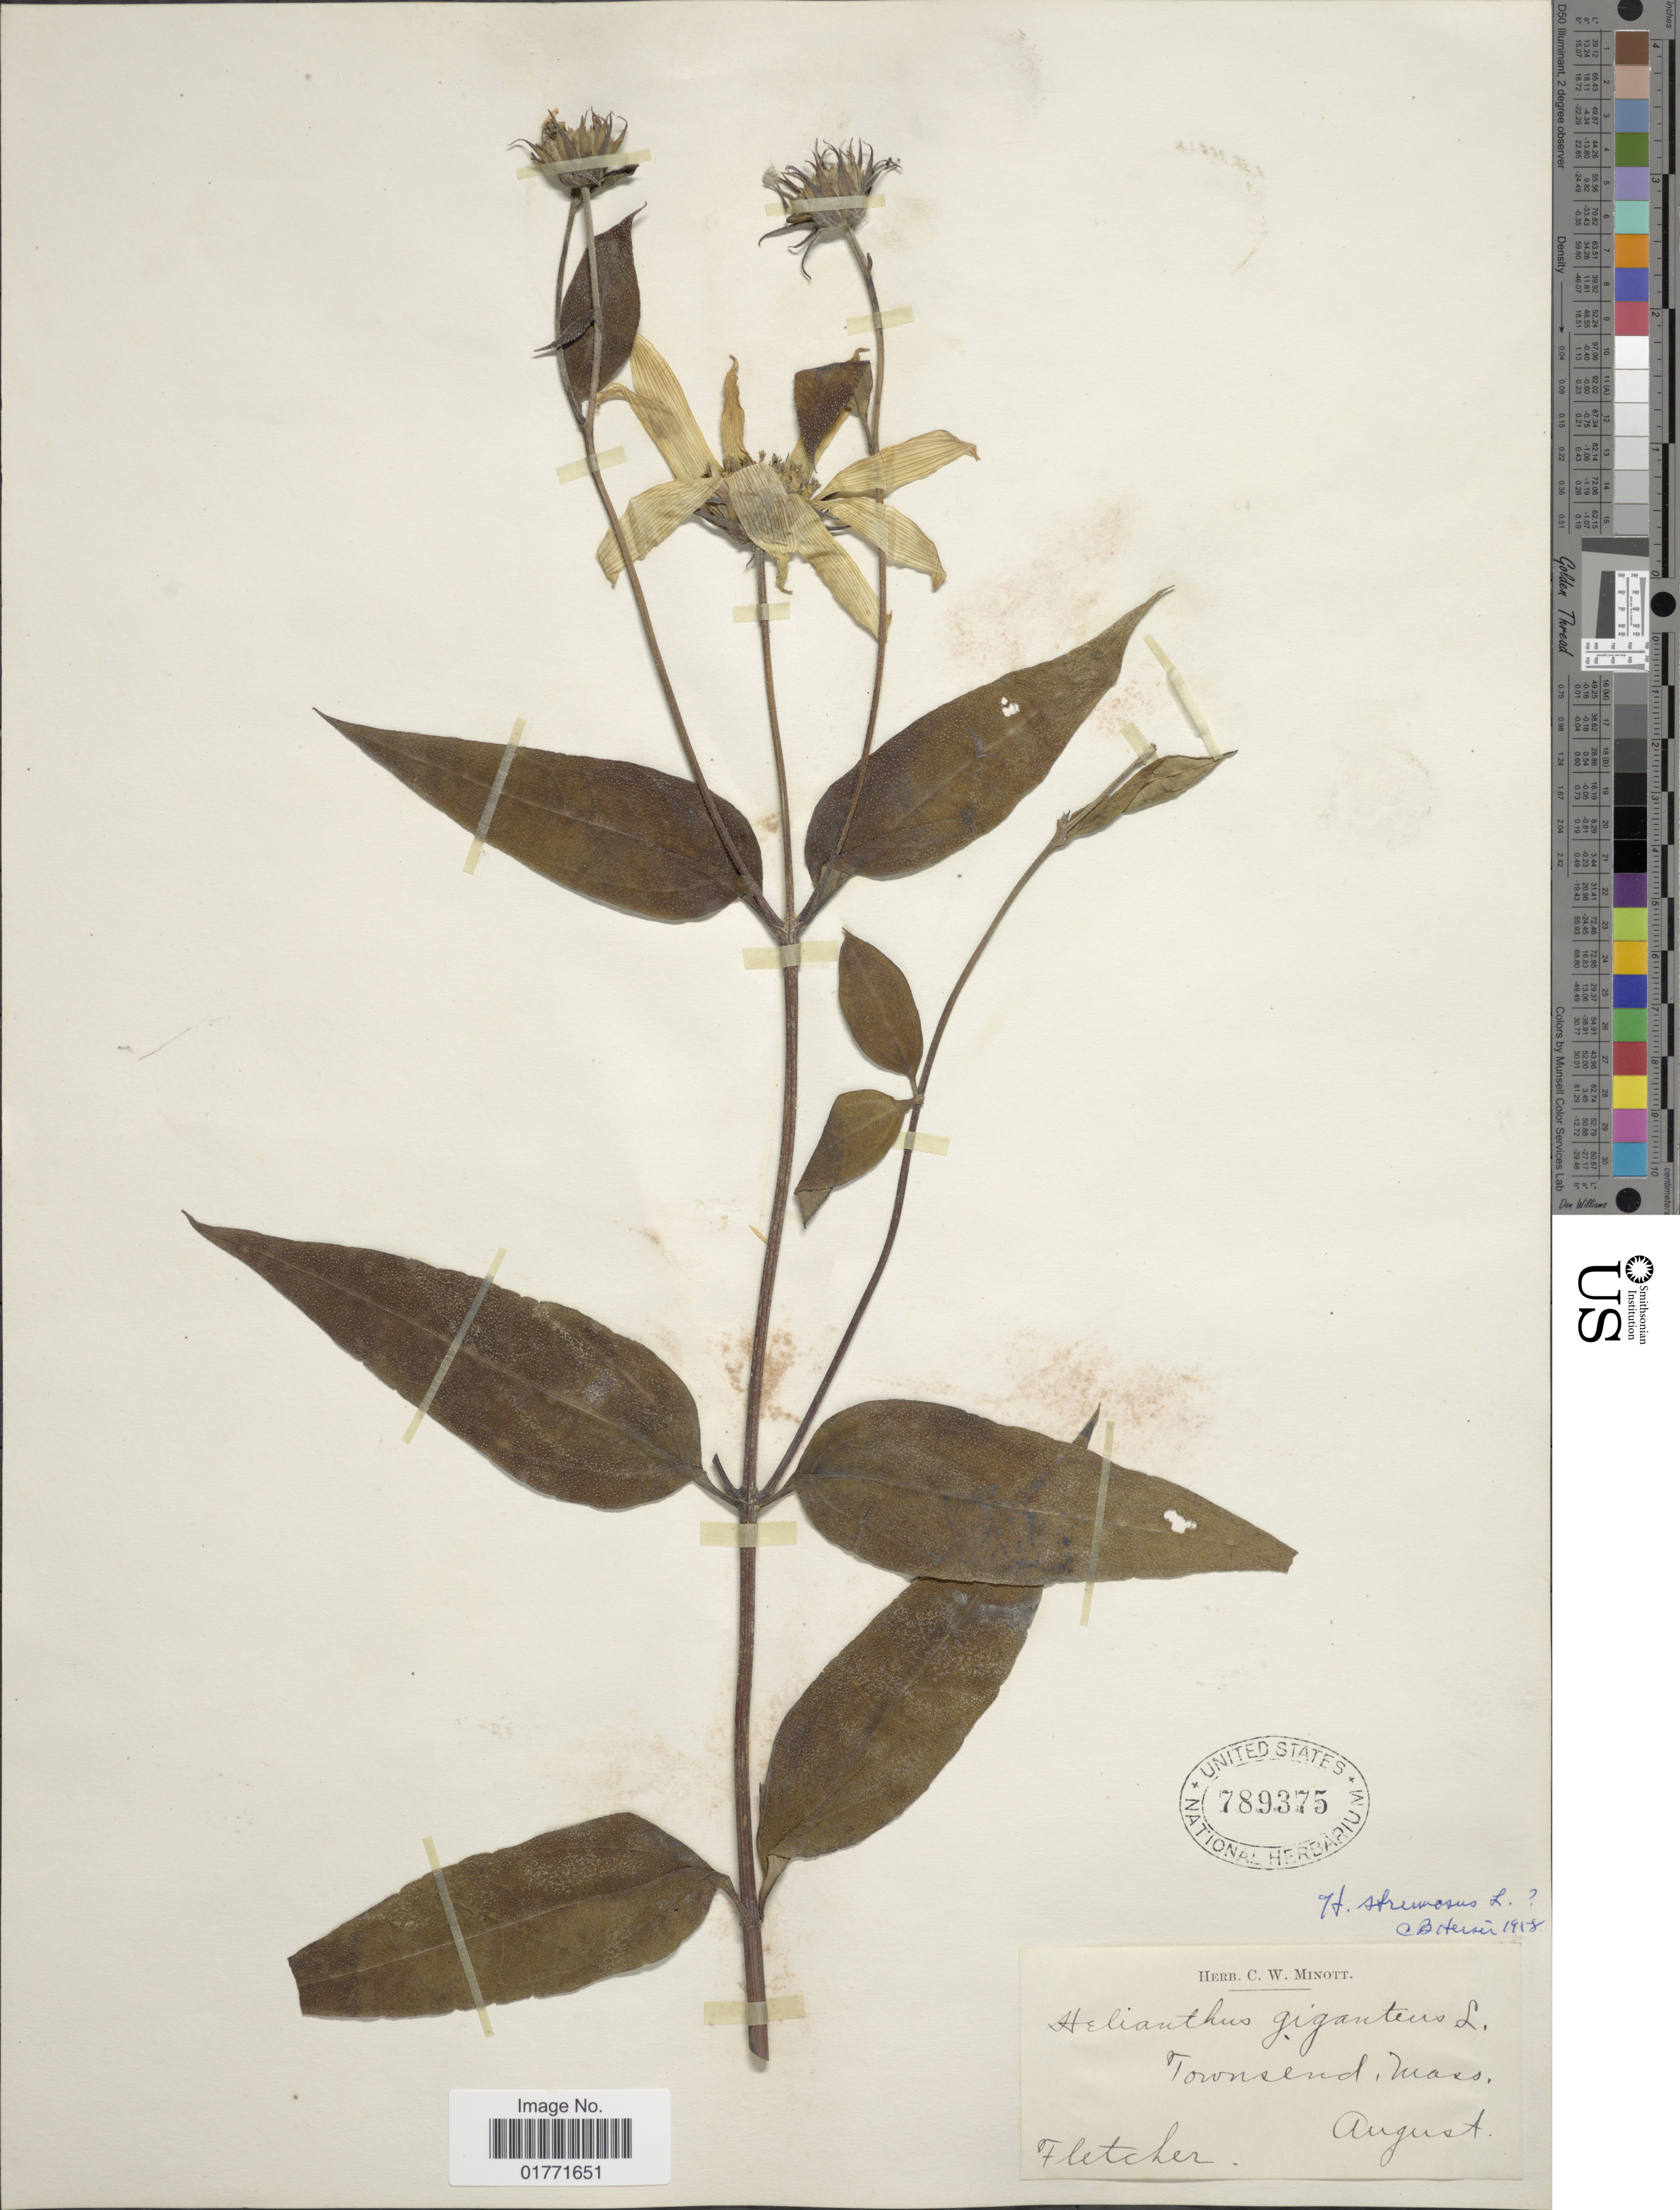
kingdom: Plantae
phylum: Tracheophyta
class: Magnoliopsida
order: Asterales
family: Asteraceae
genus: Helianthus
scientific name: Helianthus strumosus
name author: L.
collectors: -. Fletcher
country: United States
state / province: Massachusetts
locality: Townsend ,Mass.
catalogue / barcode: US 789375